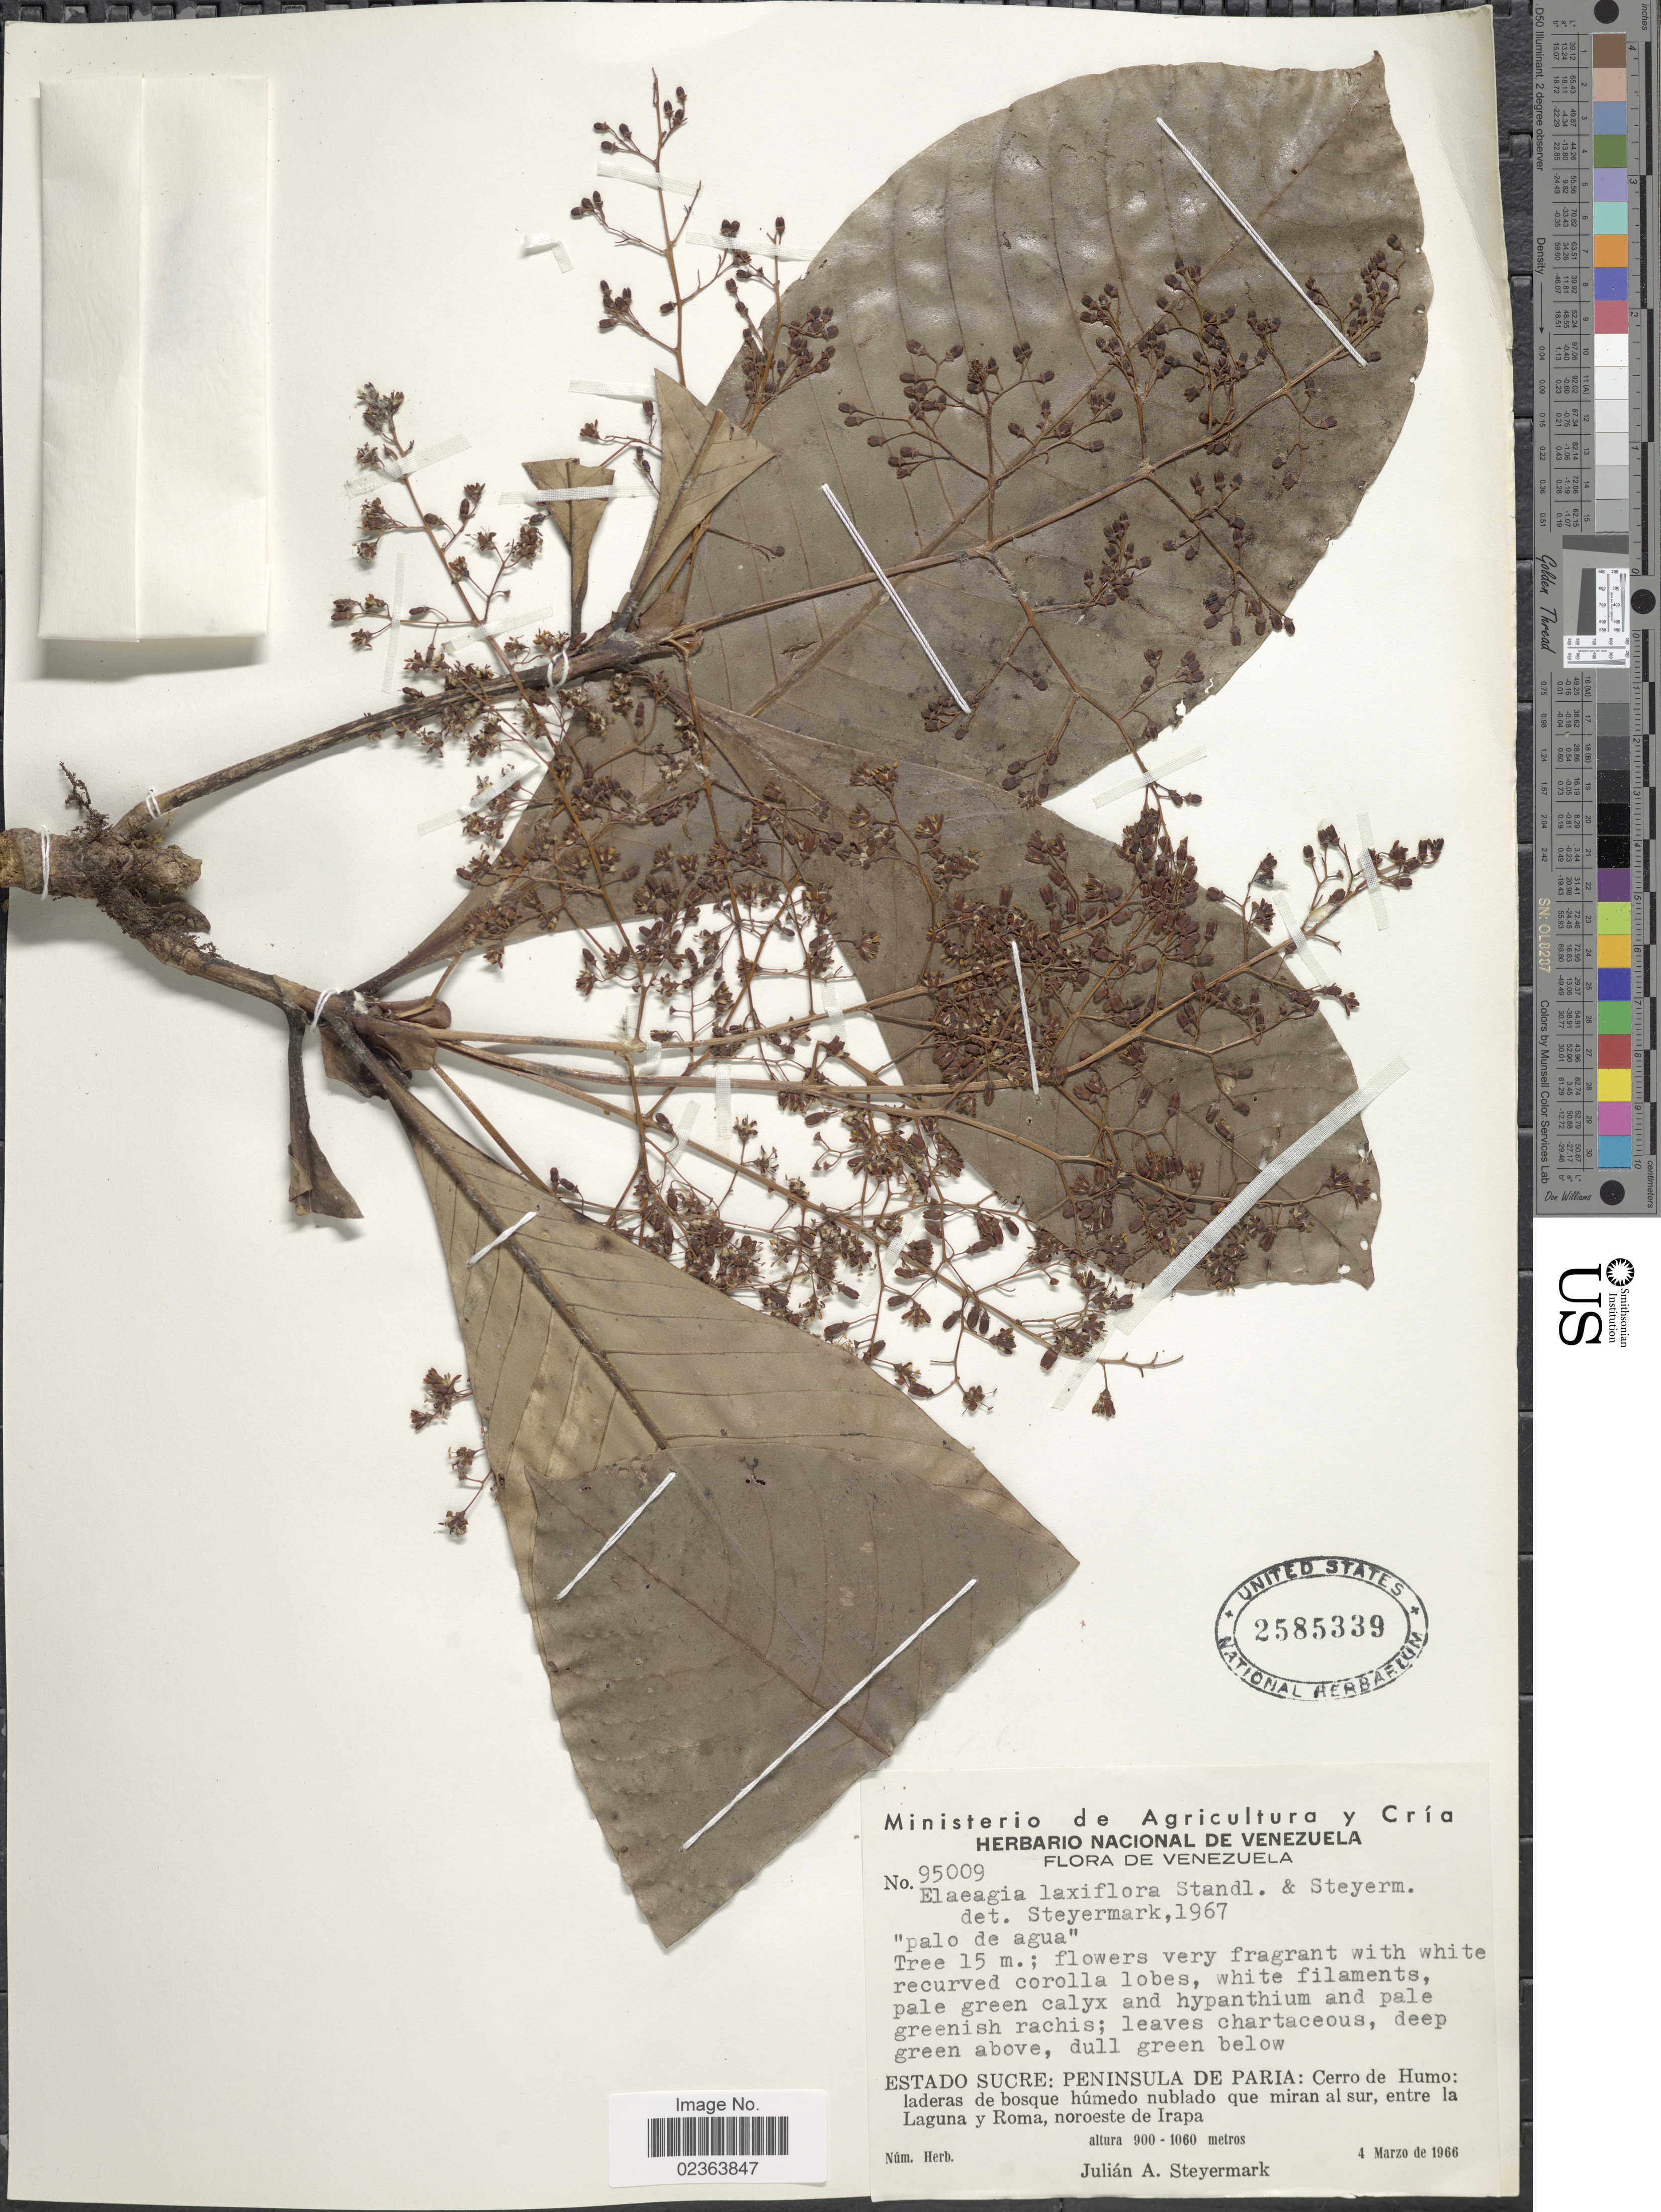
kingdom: Plantae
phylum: Tracheophyta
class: Magnoliopsida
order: Gentianales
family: Rubiaceae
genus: Elaeagia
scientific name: Elaeagia laxiflora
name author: Standl. & Steyerm.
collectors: J. Steyermark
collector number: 9509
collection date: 1966-03-04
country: Venezuela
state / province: Sucre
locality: Estado Sucre: Peninsula De Paria, Cerro de Humo: laderas de bosque humedo nublado que miran al sur, entre la Laguna y Roma, noroeste de Irapa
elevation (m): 900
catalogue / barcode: US 2585339